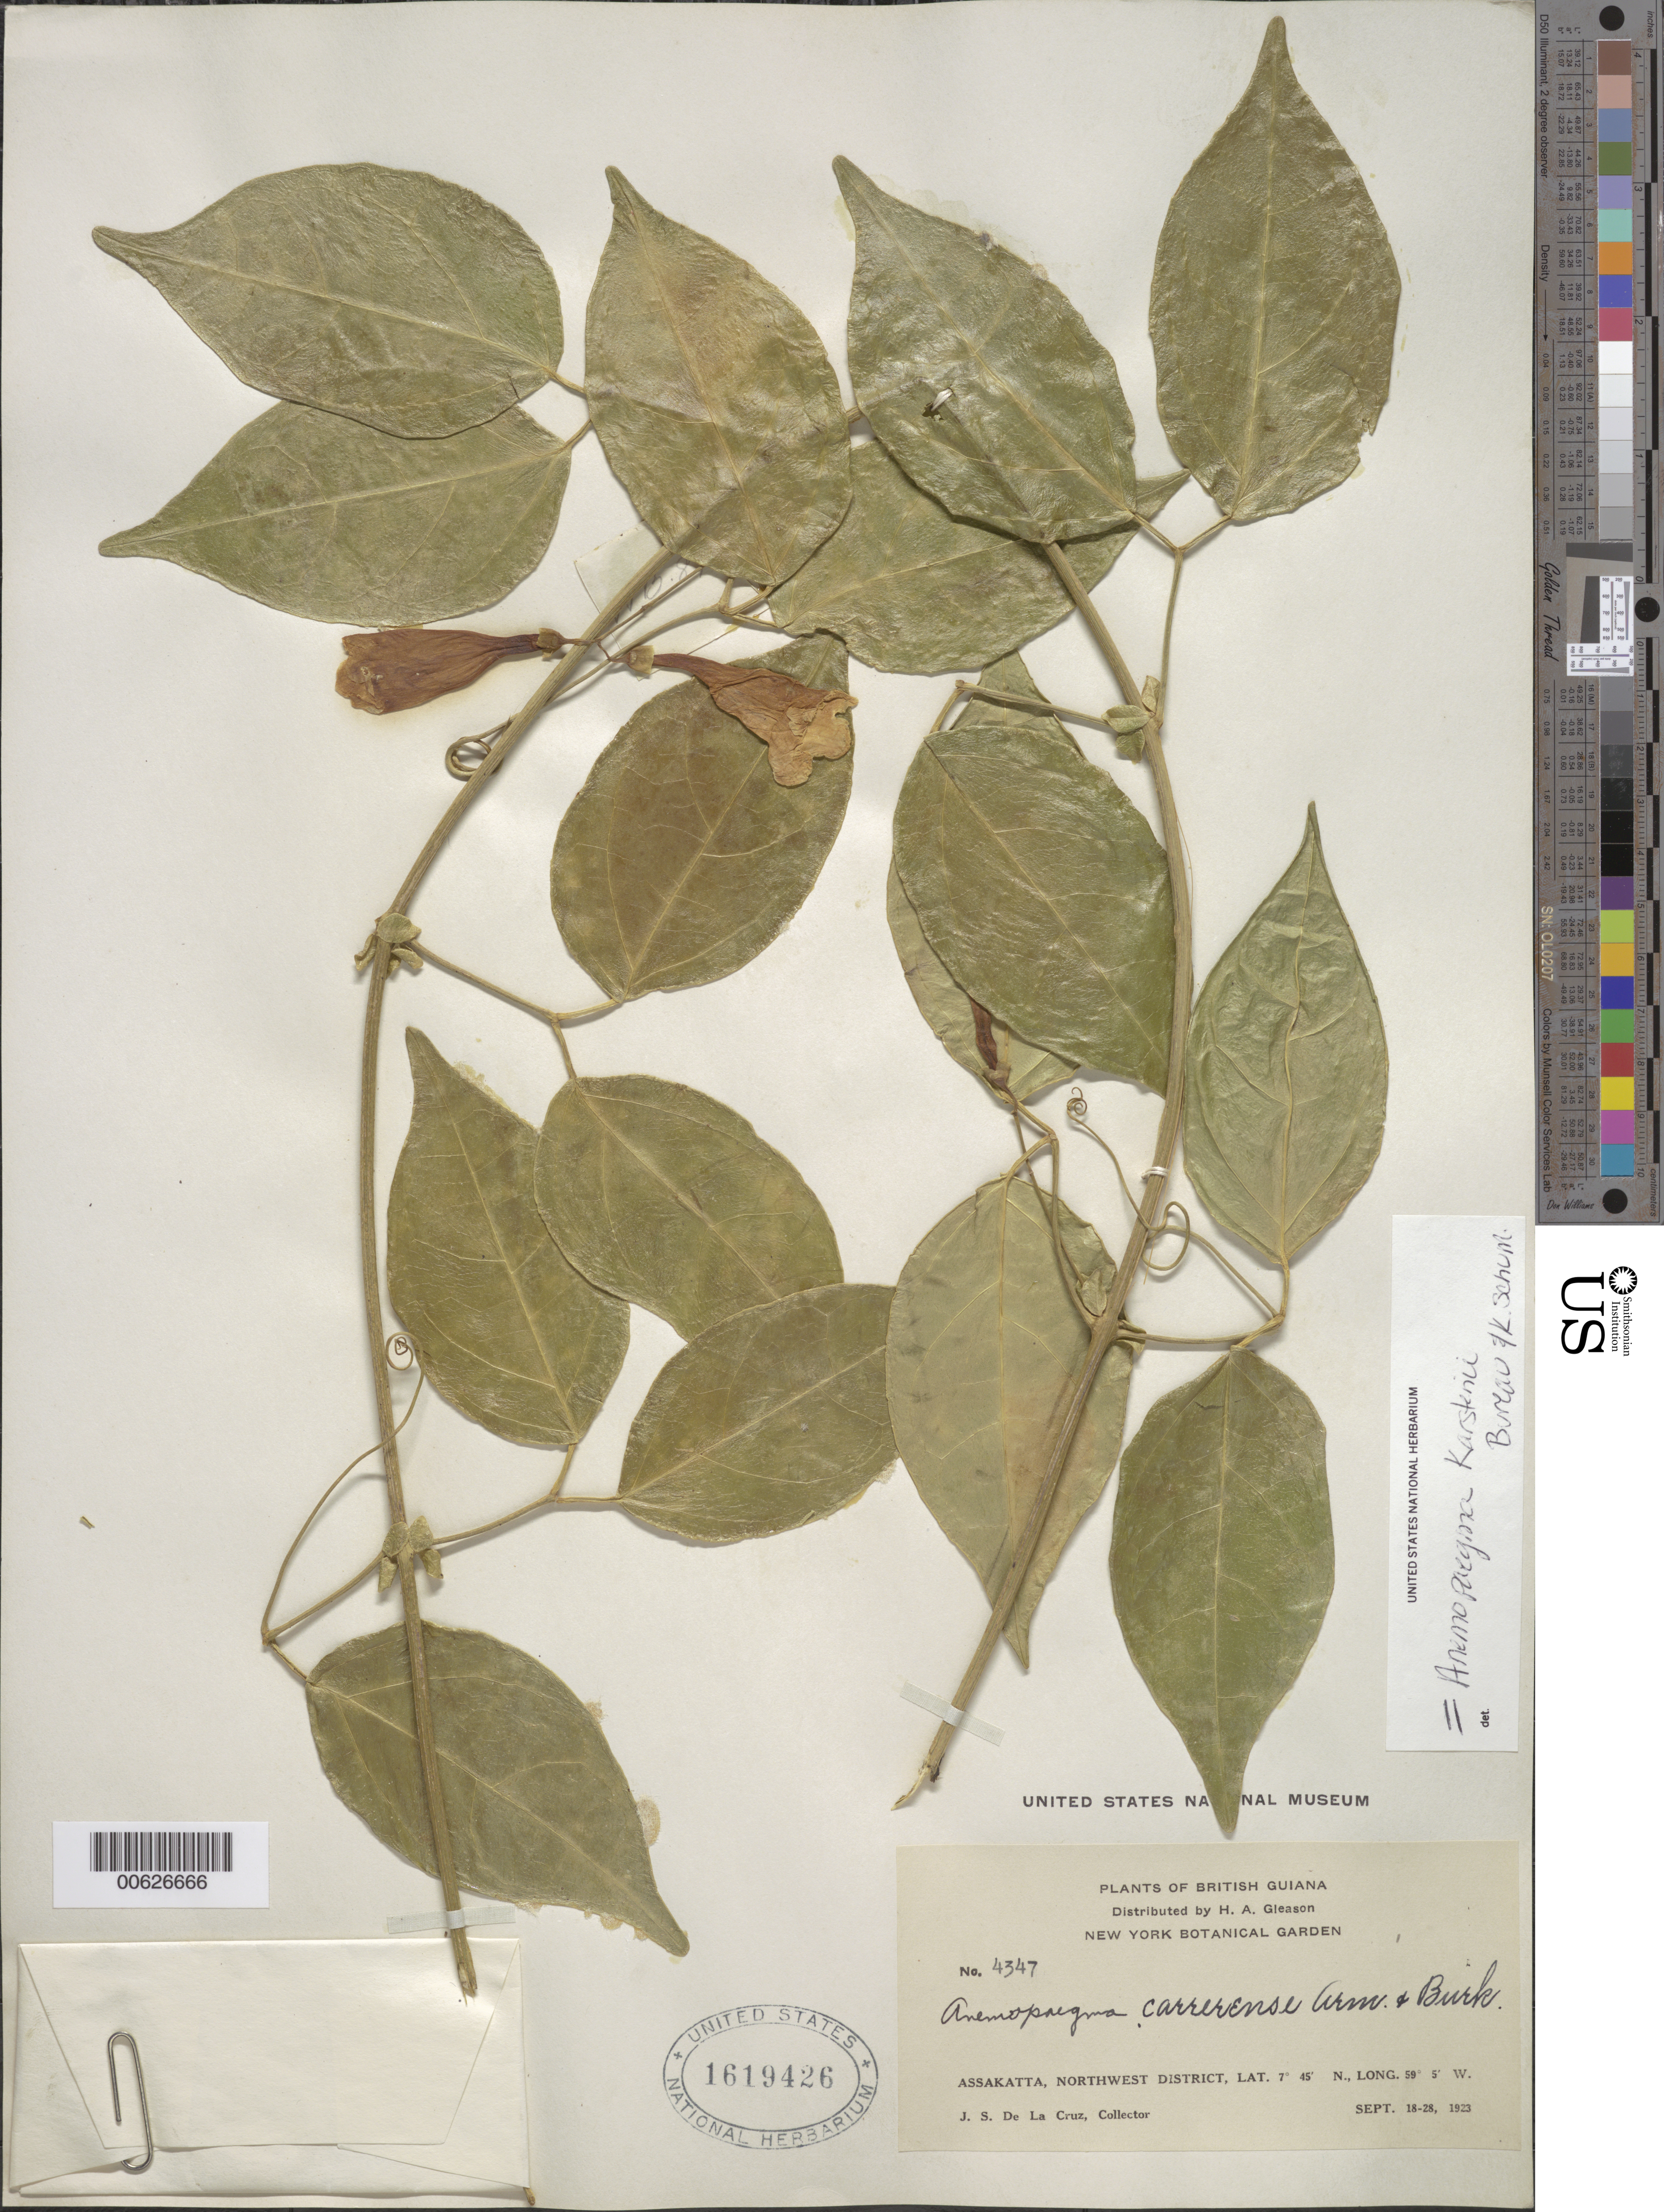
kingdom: Plantae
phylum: Tracheophyta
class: Magnoliopsida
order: Lamiales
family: Bignoniaceae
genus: Anemopaegma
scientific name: Anemopaegma karstenii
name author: Bureau & K. Schum.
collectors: J. S. de la Cruz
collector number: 4347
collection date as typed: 18-Sep-23 to 28-Sep-23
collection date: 1923-09-18/1923-09-28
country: Guyana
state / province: Barima-Waini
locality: Assakatta, NW District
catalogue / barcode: US 1619426